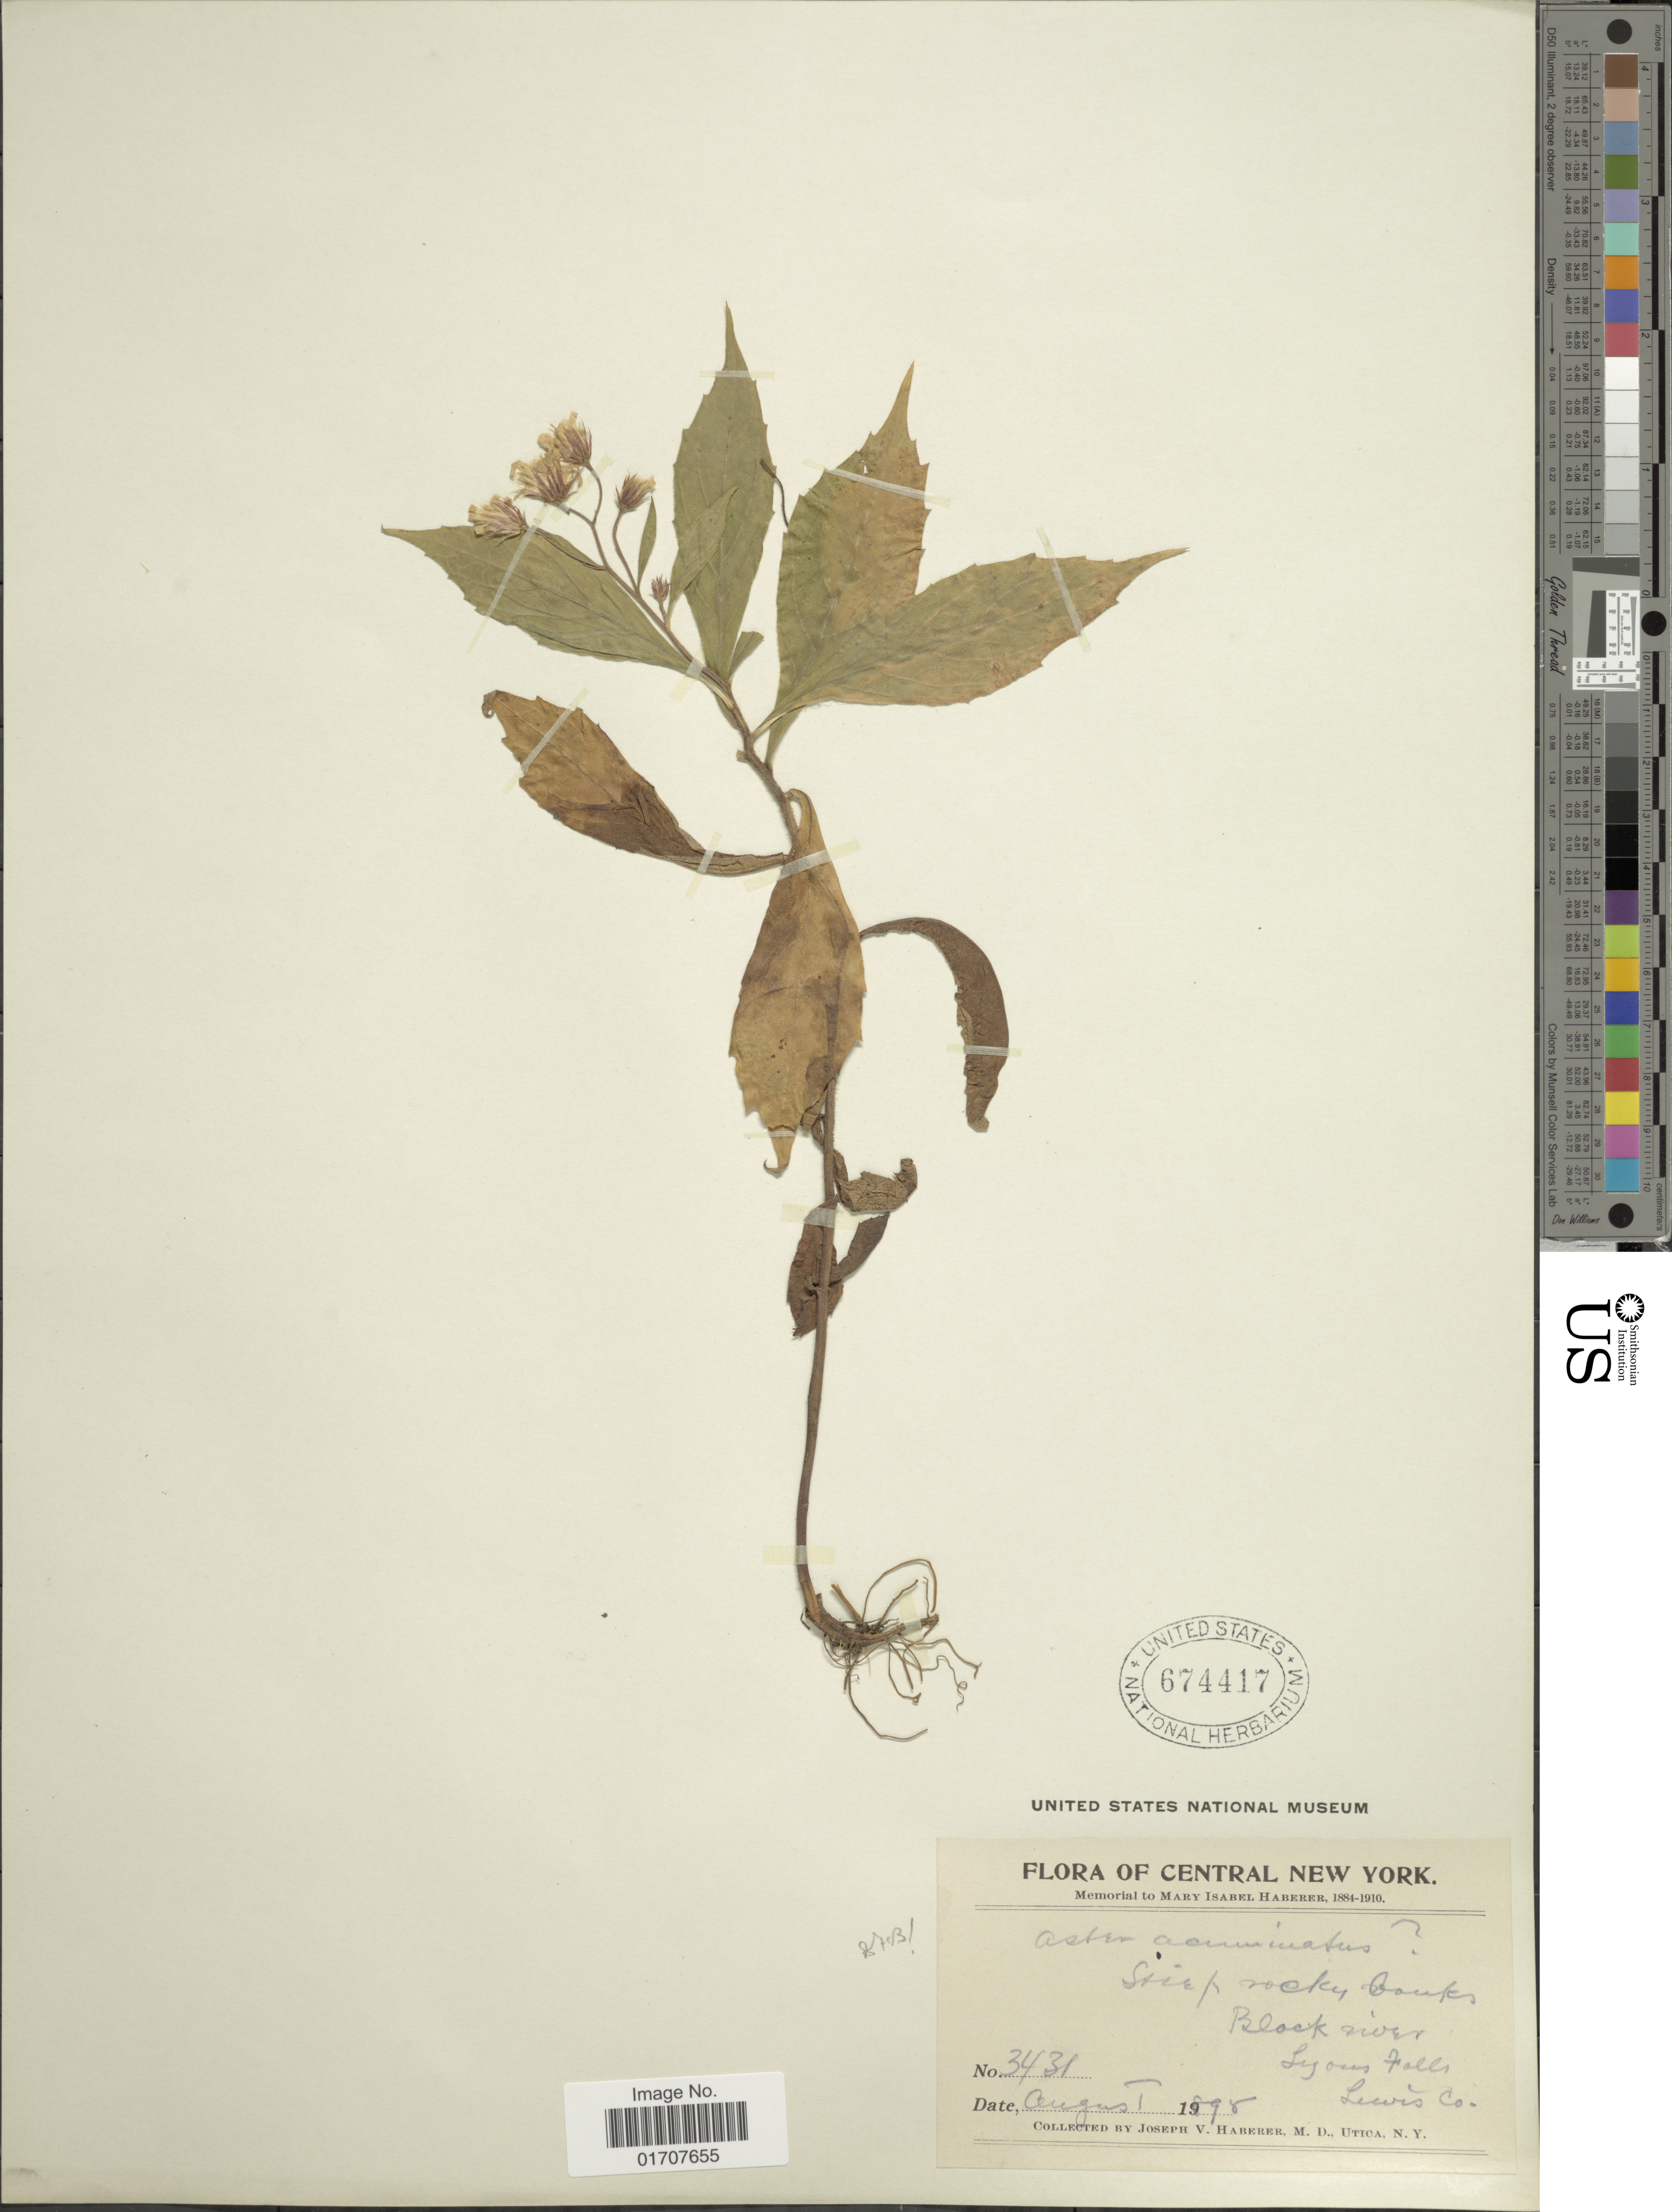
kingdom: Plantae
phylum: Tracheophyta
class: Magnoliopsida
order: Asterales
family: Asteraceae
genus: Oclemena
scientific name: Oclemena acuminata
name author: (Michx.) Greene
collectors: J. V. Haberer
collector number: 3431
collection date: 1995-08-01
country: United States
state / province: New York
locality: Central New York, Block River, Lyons Falls, Lewis Co.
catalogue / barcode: US 674417